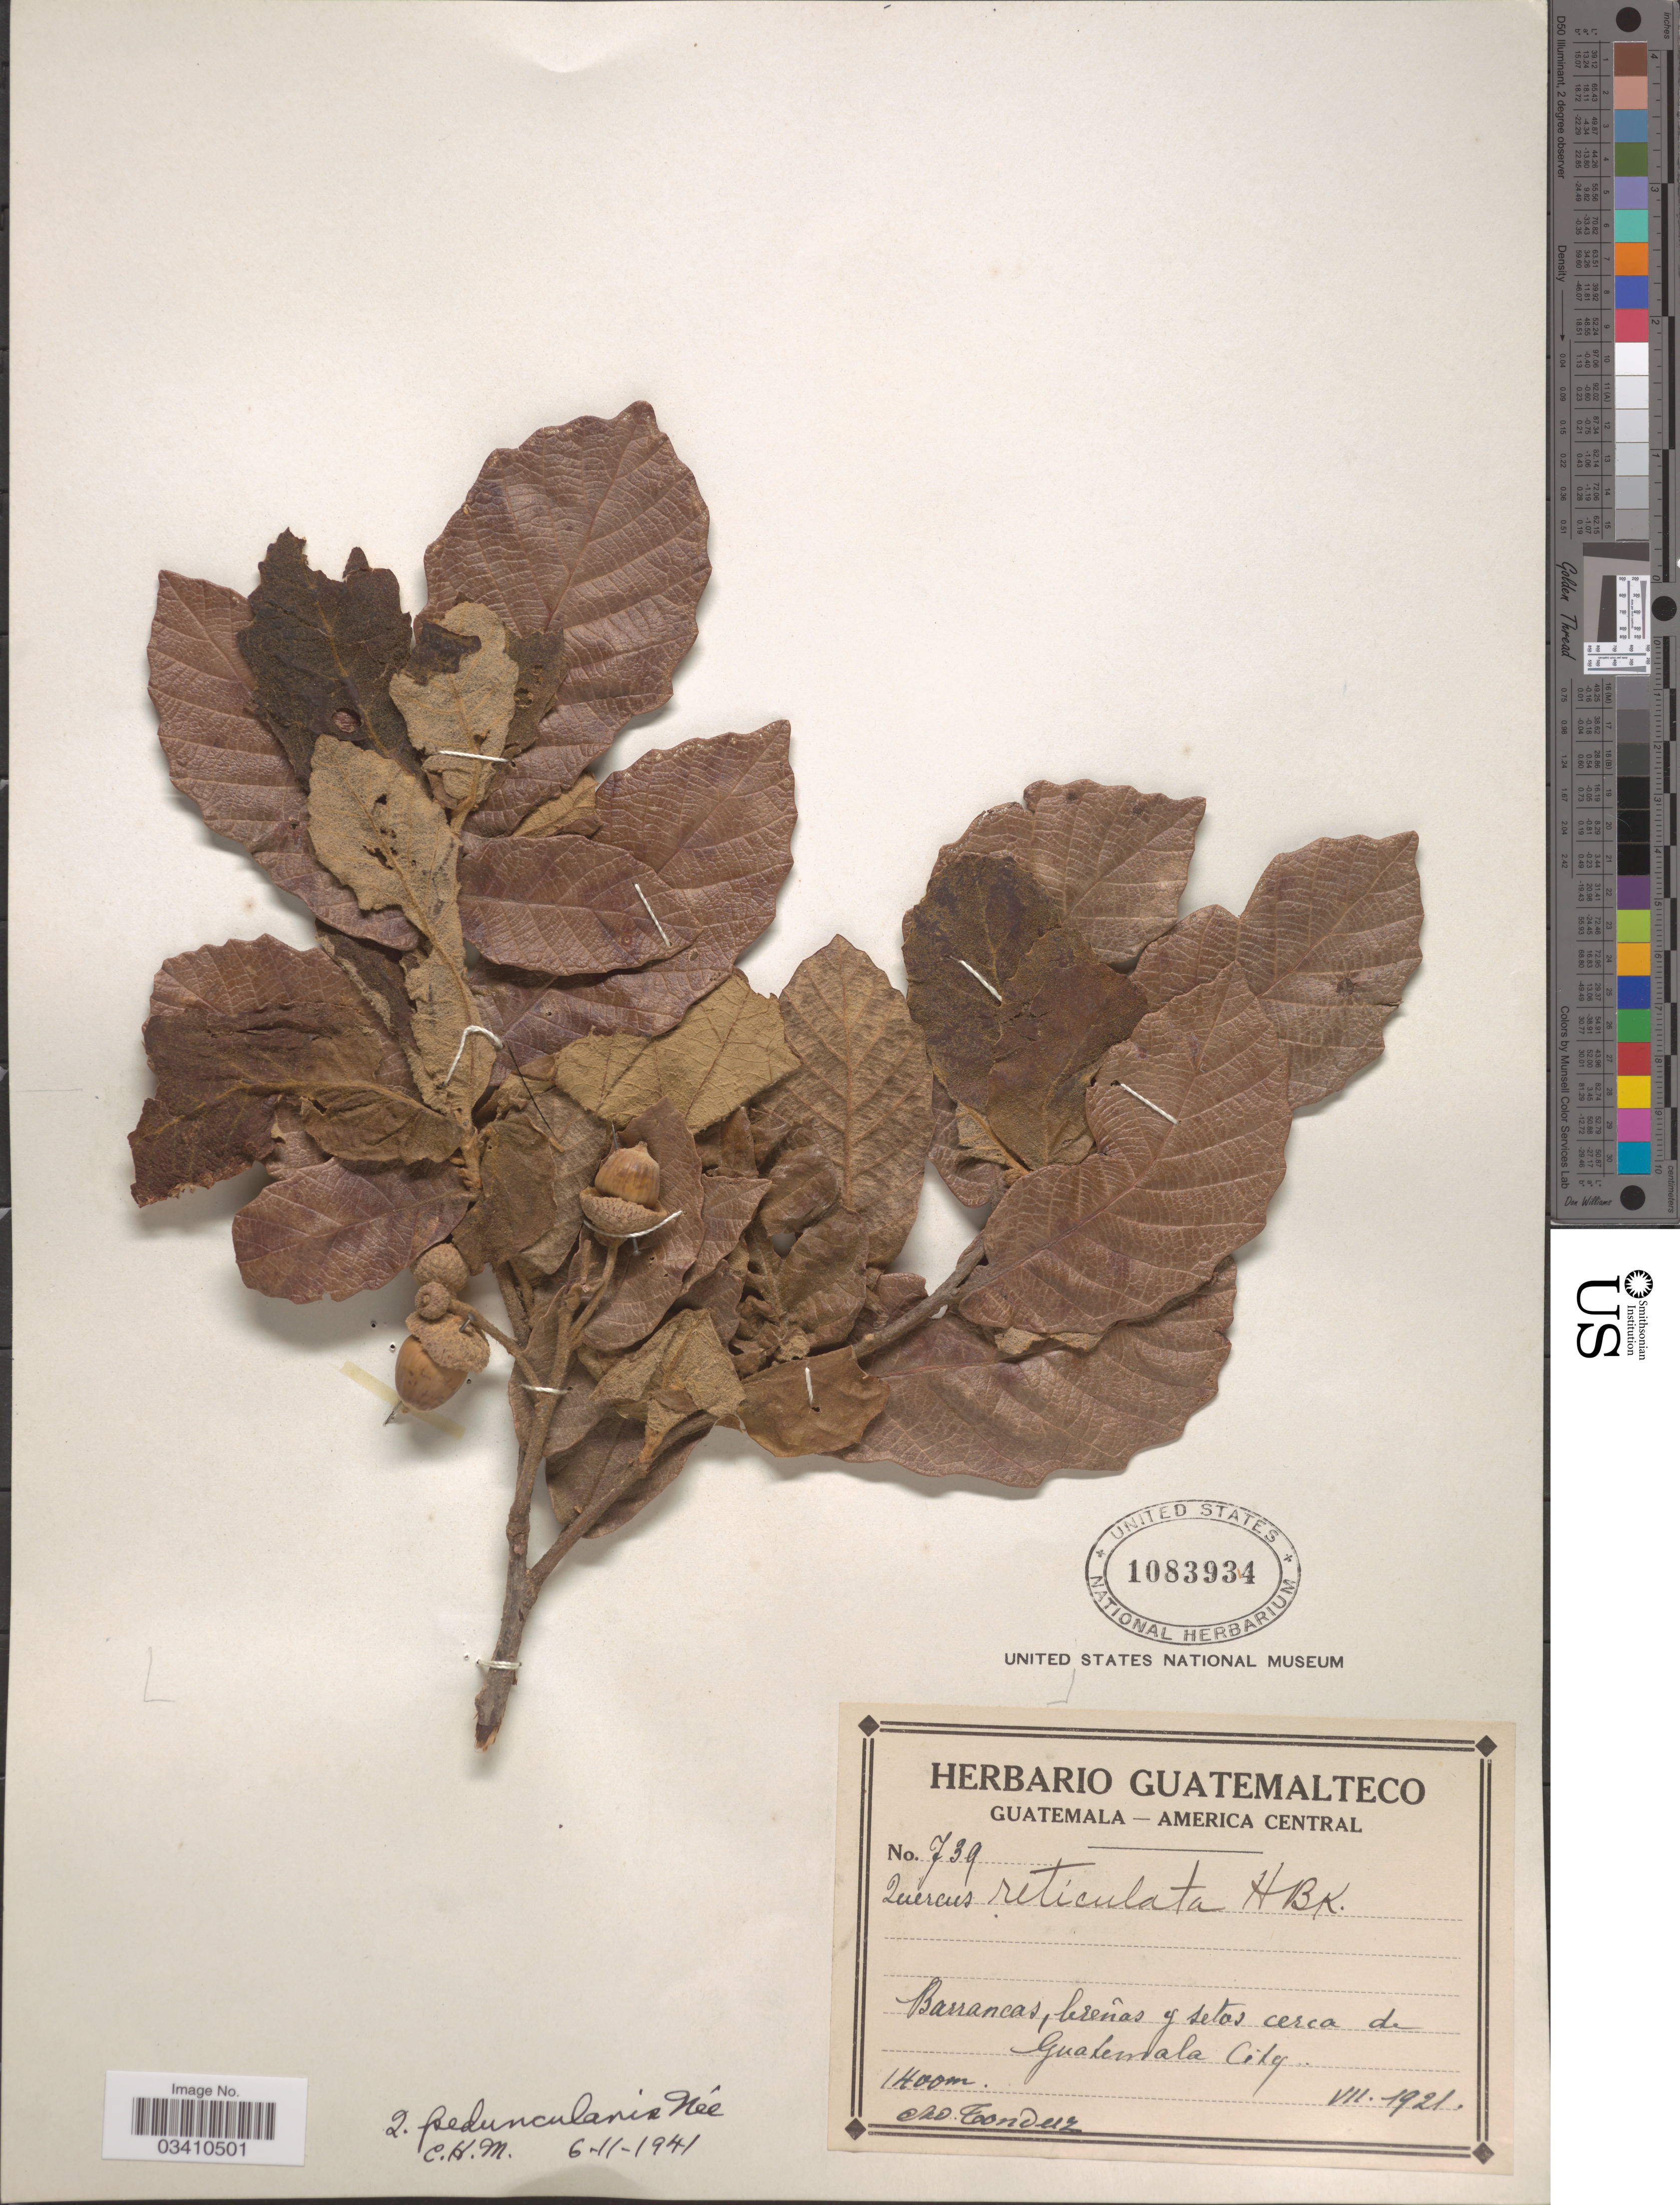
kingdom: Plantae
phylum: Tracheophyta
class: Magnoliopsida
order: Fagales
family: Fagaceae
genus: Quercus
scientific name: Quercus peduncularis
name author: Née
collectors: A. Tonduz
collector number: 739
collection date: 1921-07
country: Guatemala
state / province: Guatemala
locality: Barrancas, breñas y setas cerca de Guatemala City.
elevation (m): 1400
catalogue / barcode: US 1083934